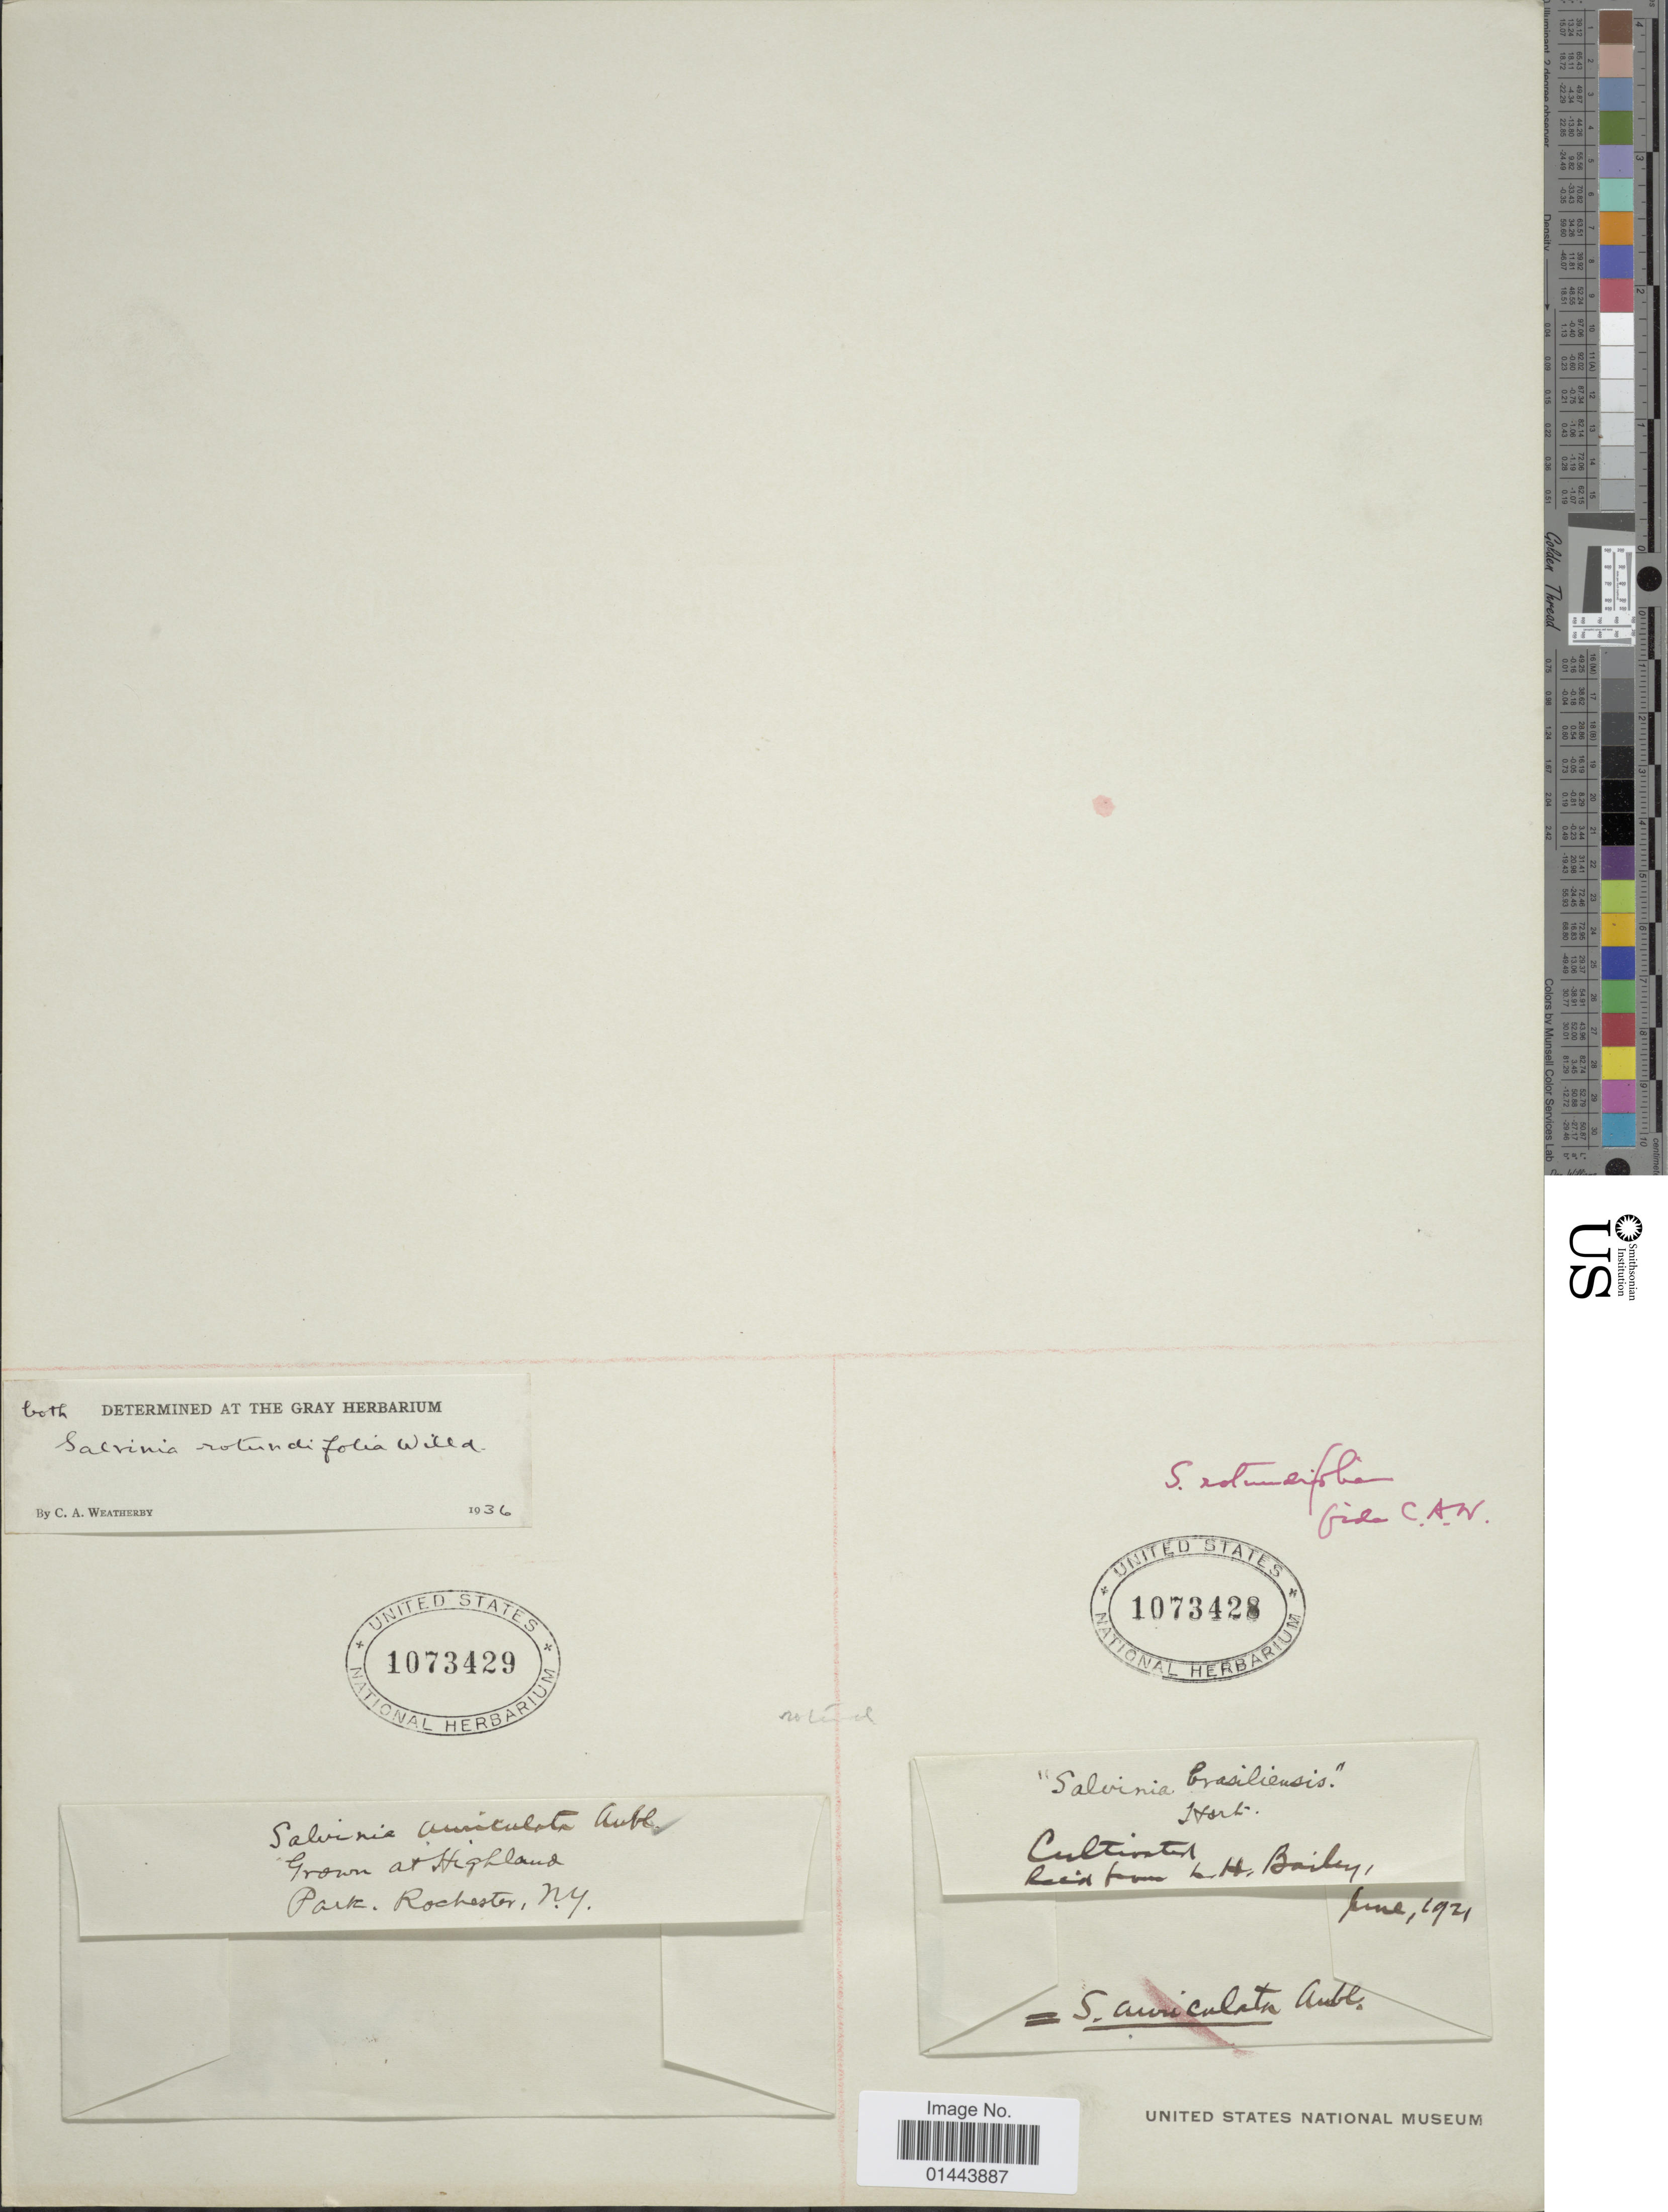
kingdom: Plantae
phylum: Tracheophyta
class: Polypodiopsida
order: Salviniales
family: Salviniaceae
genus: Salvinia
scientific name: Salvinia minima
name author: Baker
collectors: L. H. Bailey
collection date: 1921-06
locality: Salvinia brasiliensis [interpreted]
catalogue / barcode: US 1073428